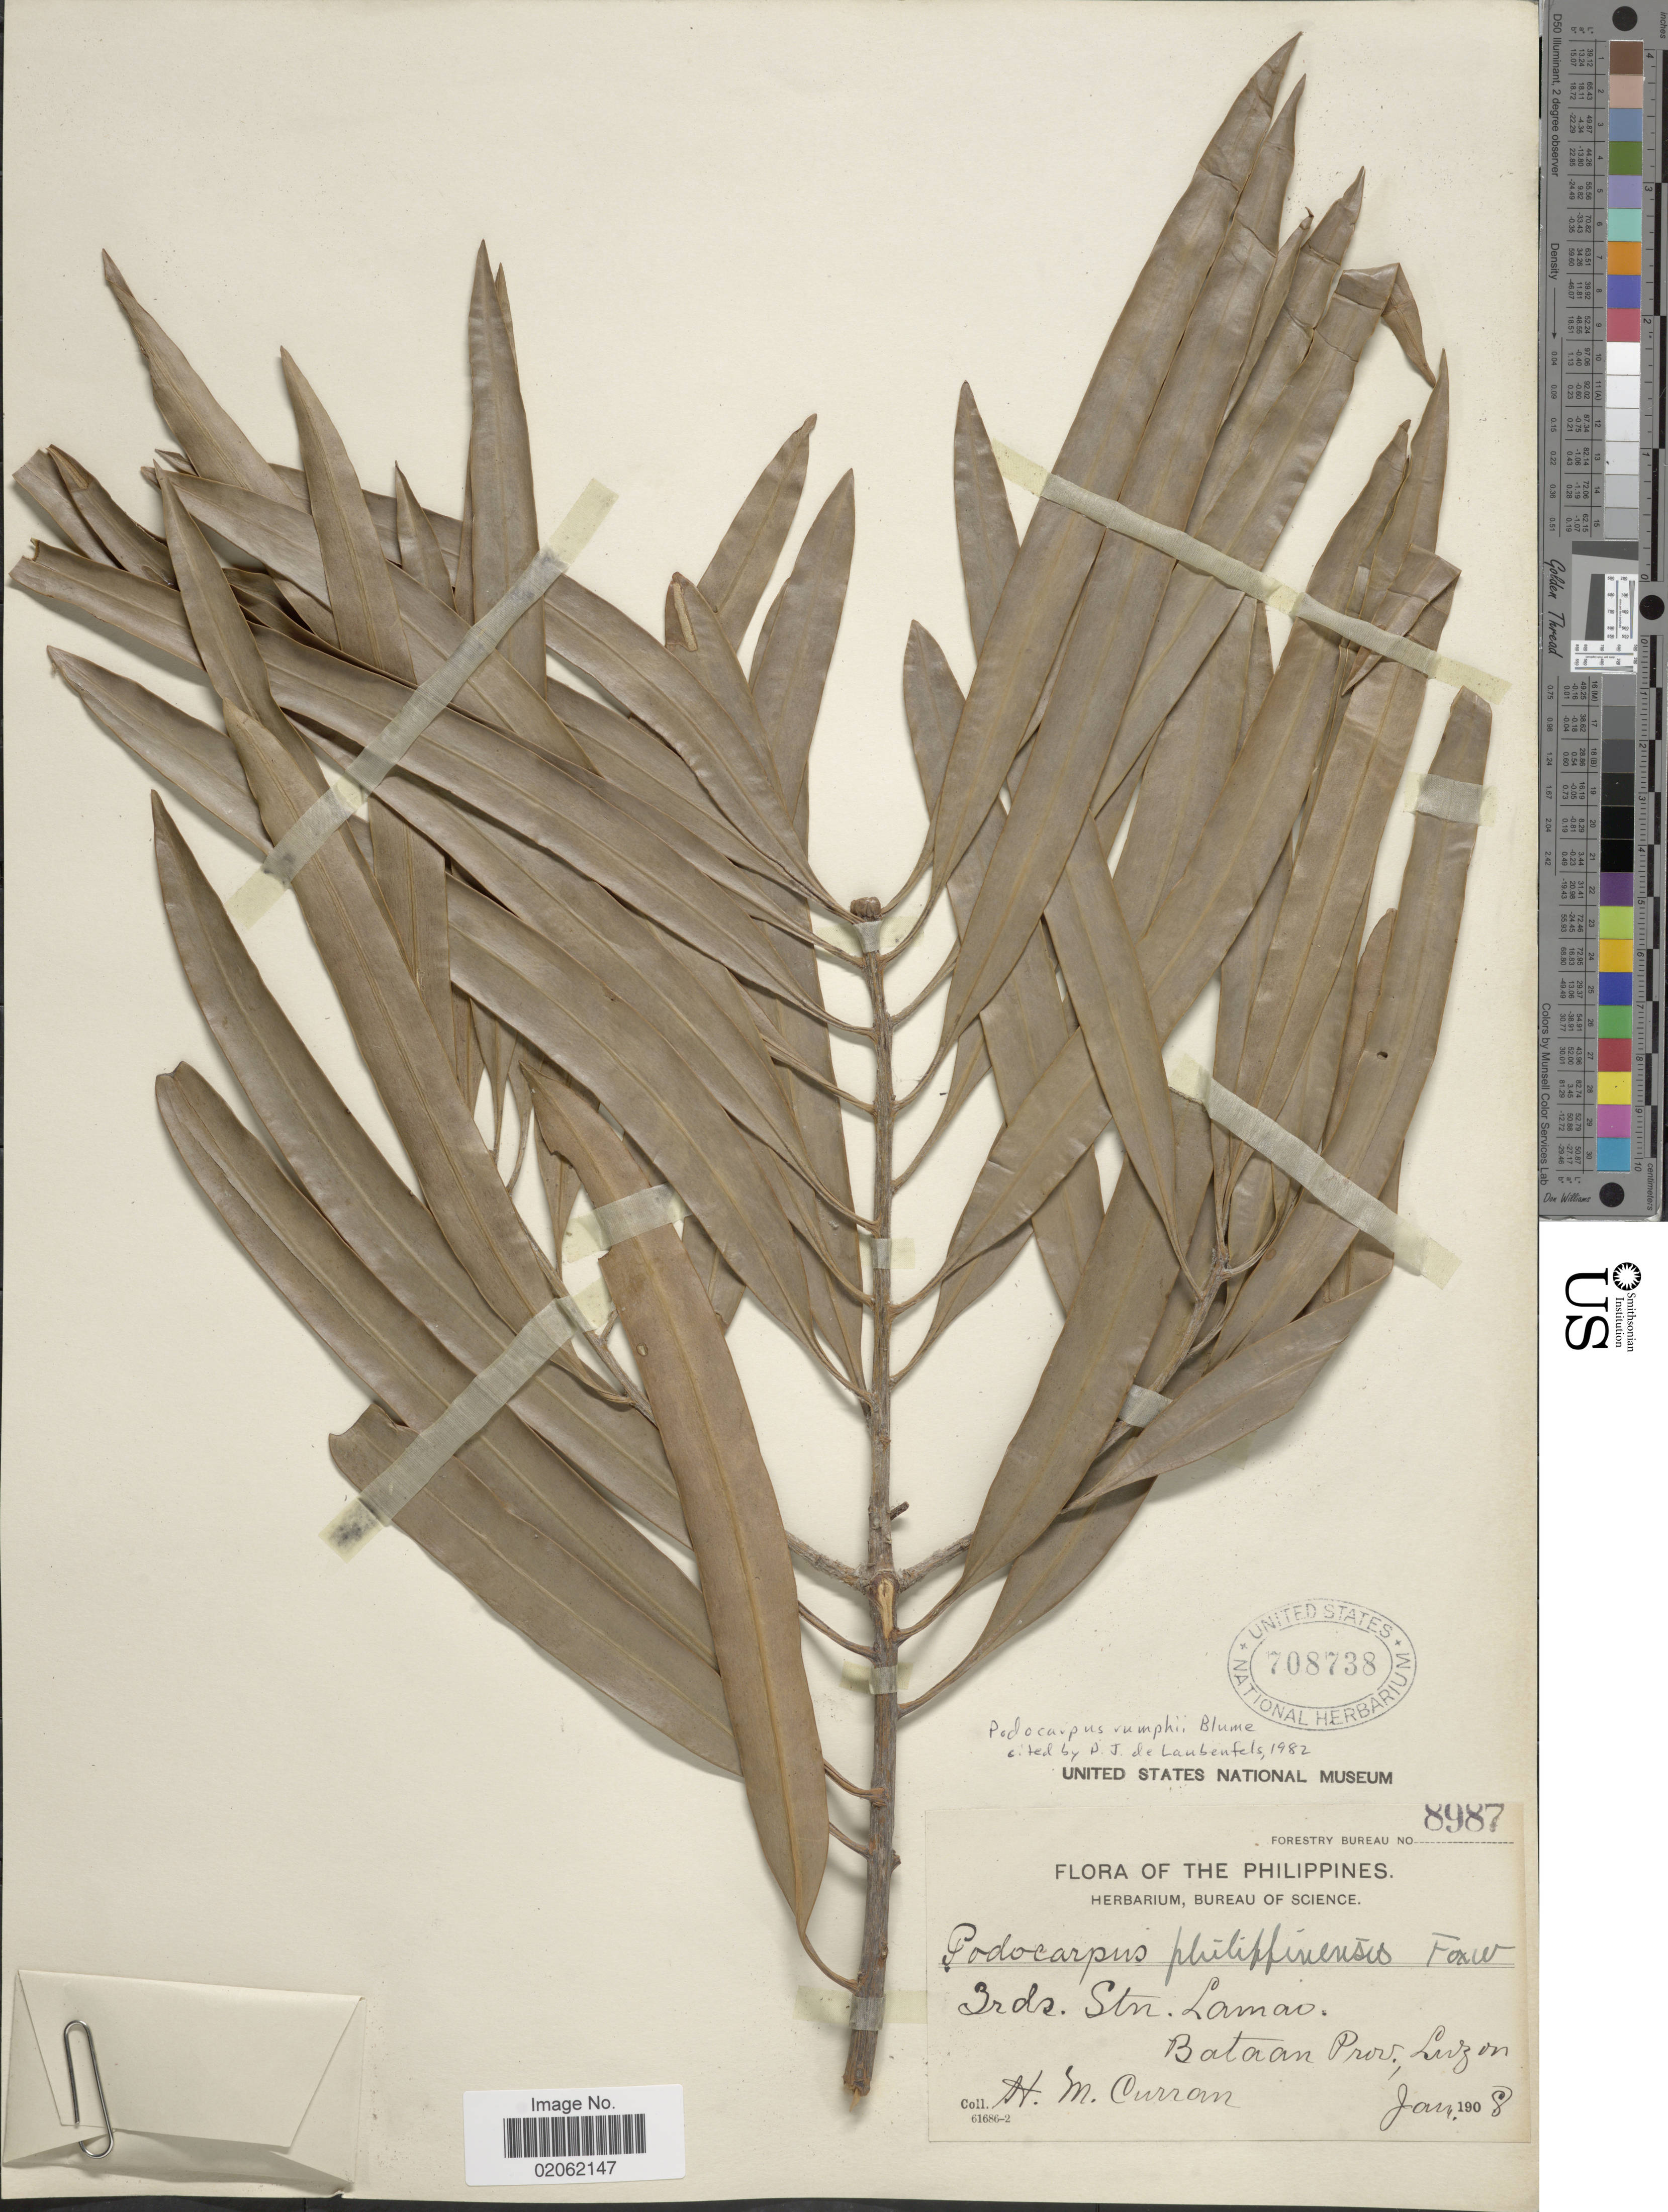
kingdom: Plantae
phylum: Tracheophyta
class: Pinopsida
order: Pinales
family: Podocarpaceae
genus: Podocarpus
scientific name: Podocarpus rumphii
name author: Blume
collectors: H. M. Curran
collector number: Forestry Bureau 8987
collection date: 1908-01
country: Philippines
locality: Irds Stn. Lamao, Bataan Prov., Luzon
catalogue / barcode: US 708738